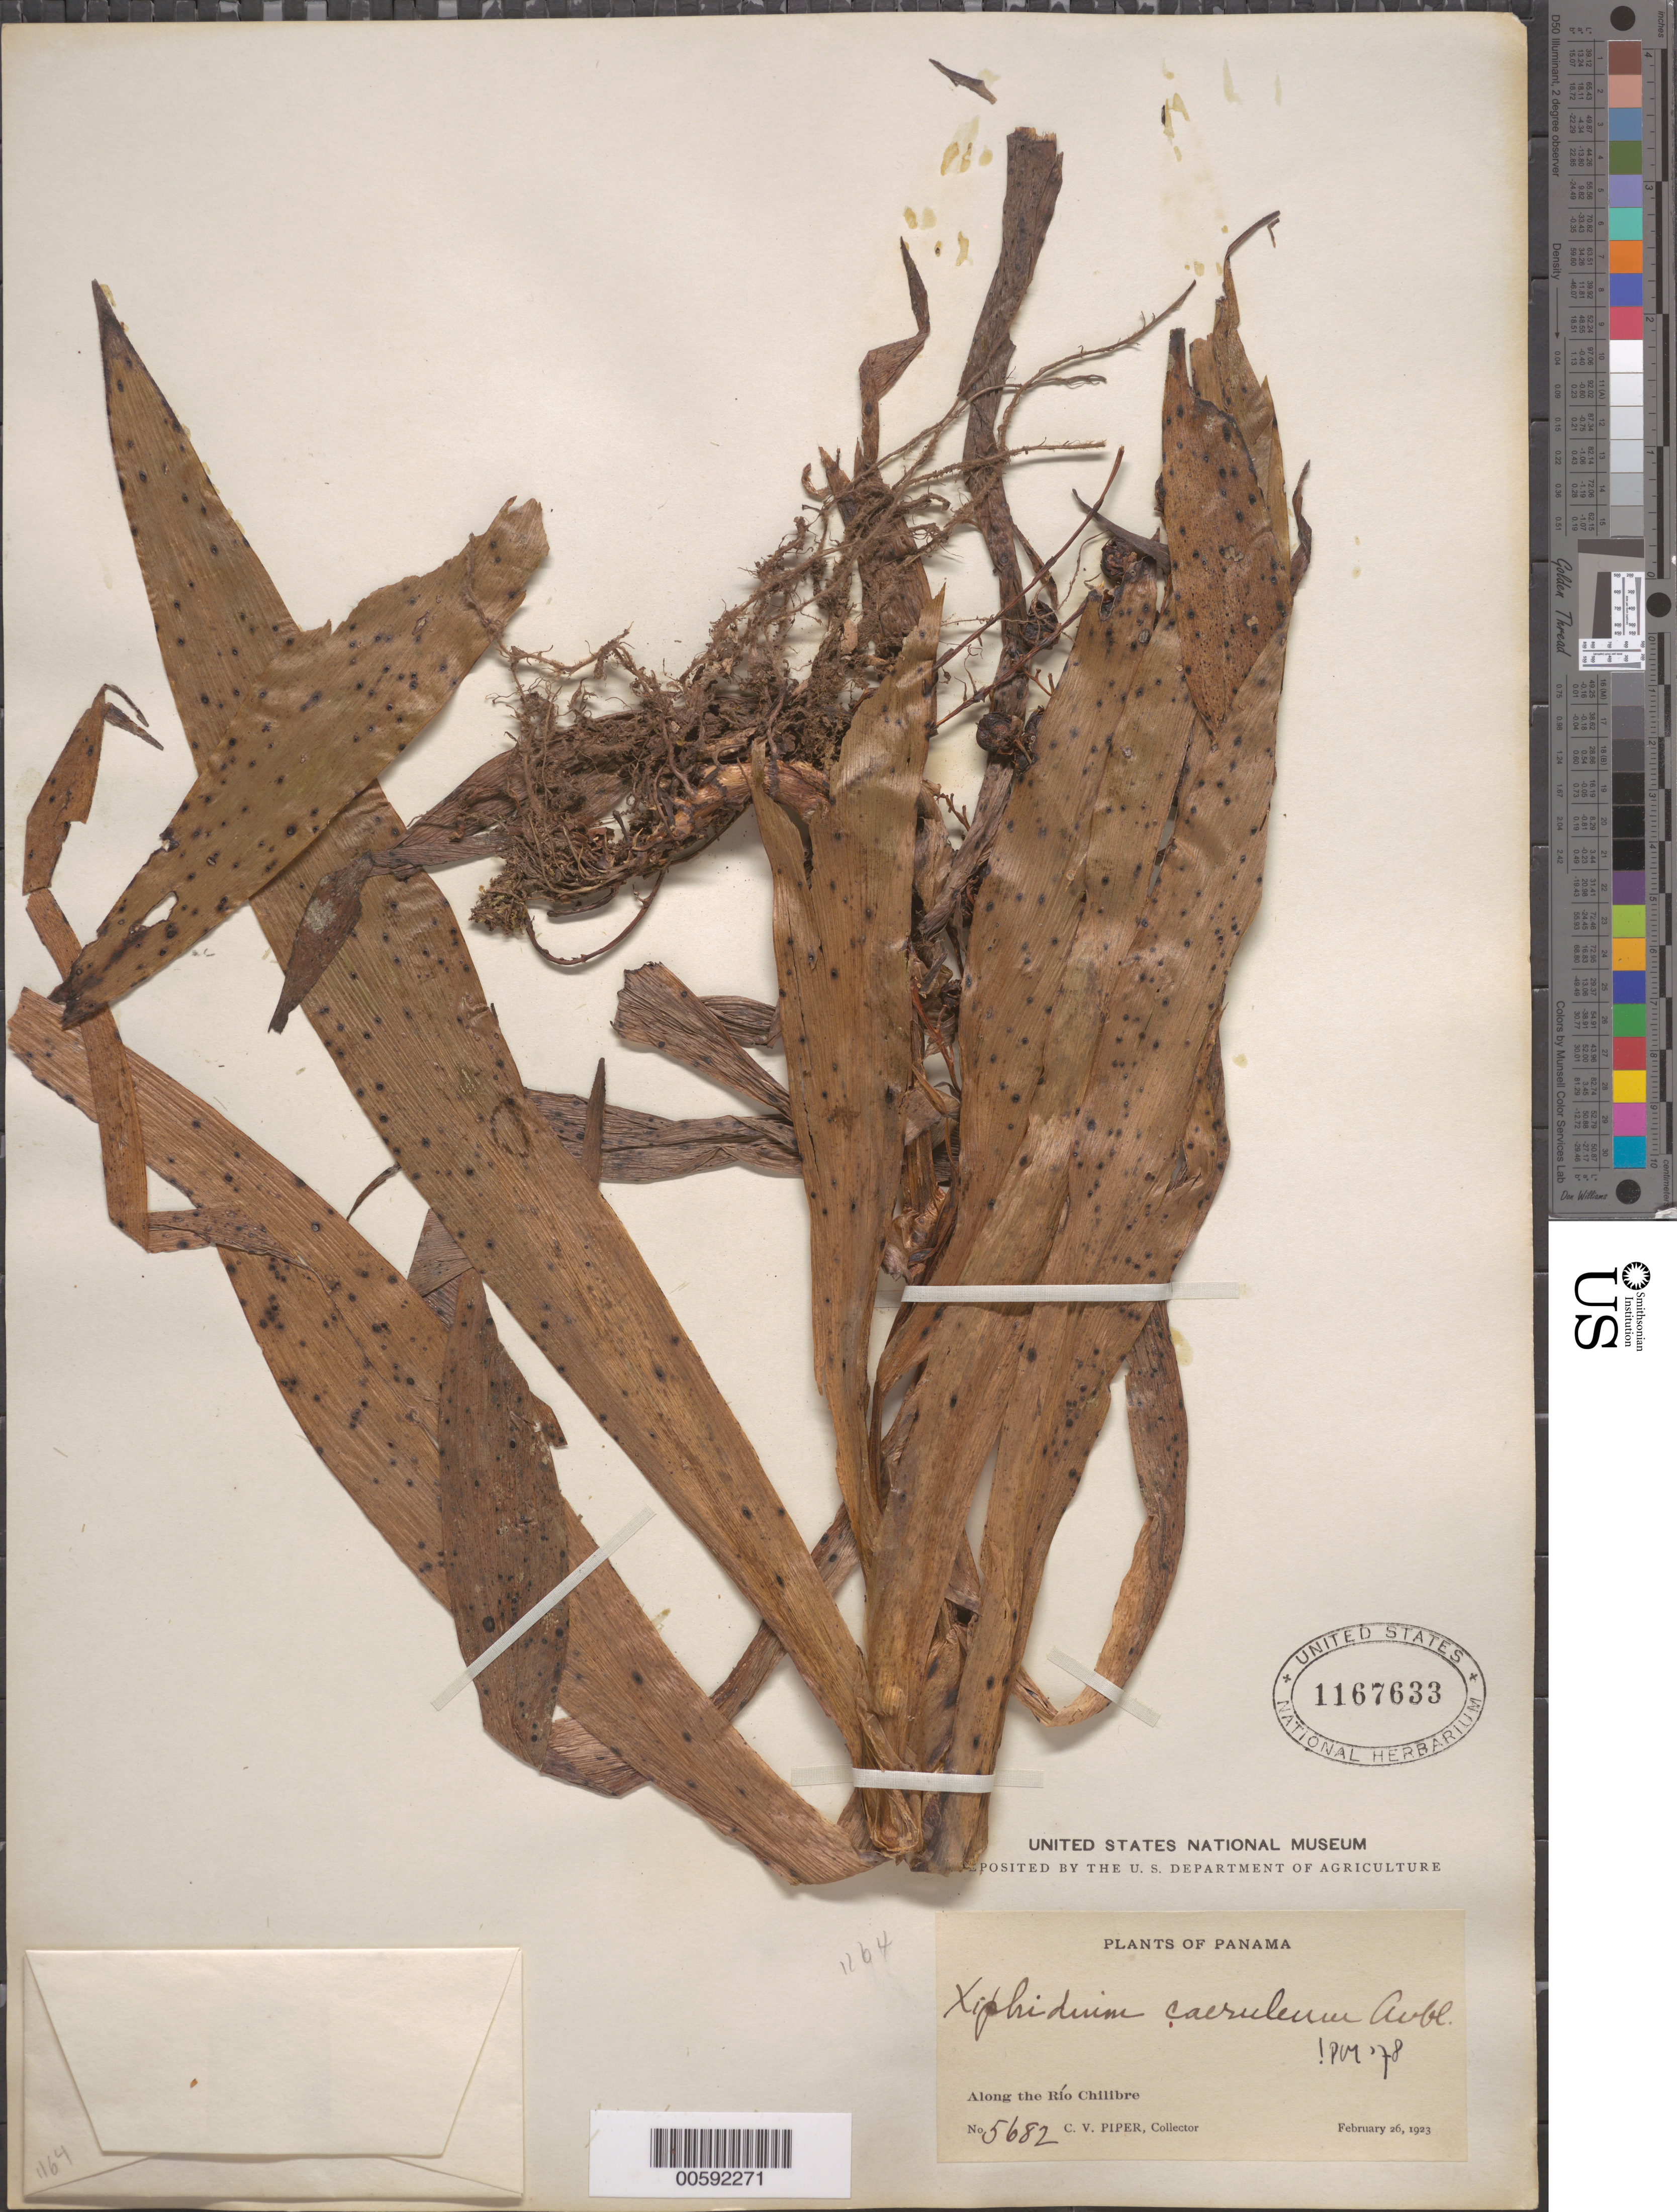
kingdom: Plantae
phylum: Tracheophyta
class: Liliopsida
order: Commelinales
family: Haemodoraceae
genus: Xiphidium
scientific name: Xiphidium caeruleum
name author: Aubl.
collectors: C. V. Piper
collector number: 5682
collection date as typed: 26 Feb 1923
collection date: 1923-02-26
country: Panama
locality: Along Rio Chilibre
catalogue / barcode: US 1167633